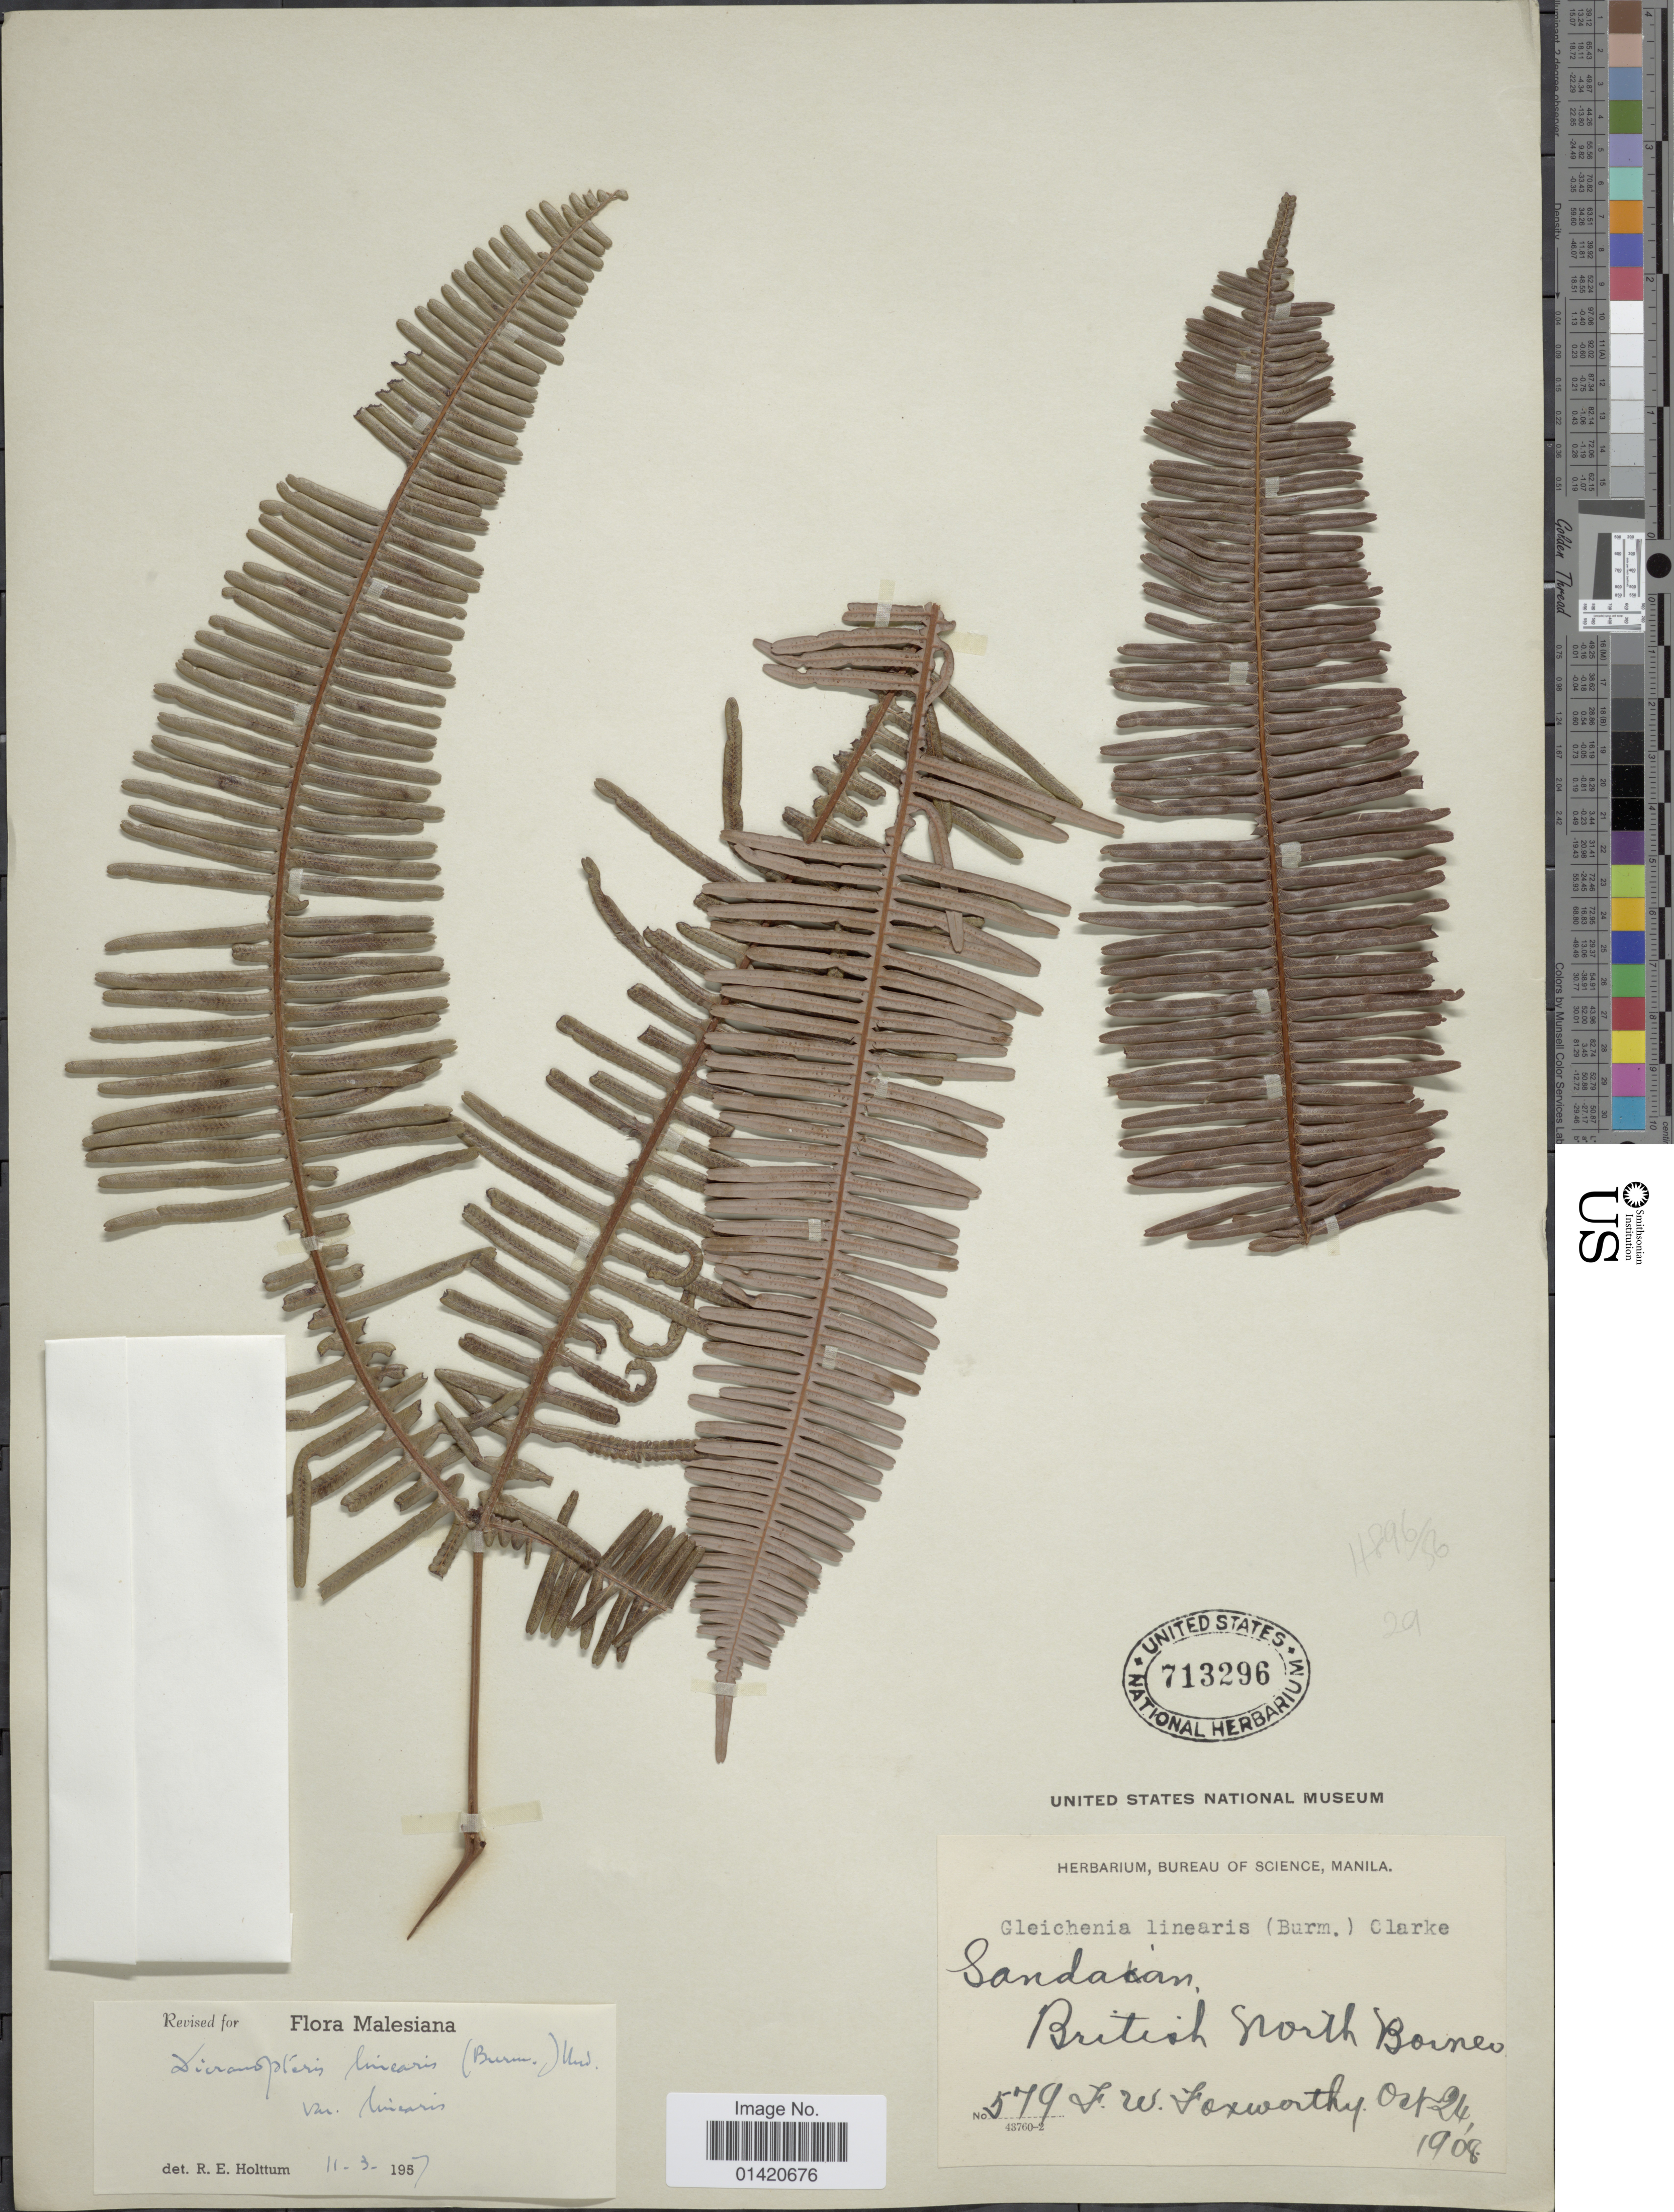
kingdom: Plantae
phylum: Tracheophyta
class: Polypodiopsida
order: Gleicheniales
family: Gleicheniaceae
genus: Dicranopteris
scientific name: Dicranopteris linearis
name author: (Burm. f.) Underw.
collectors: F. W. Foxworthy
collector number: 579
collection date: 1908-10-24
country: Malaysia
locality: British North Borneo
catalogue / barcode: US 713296